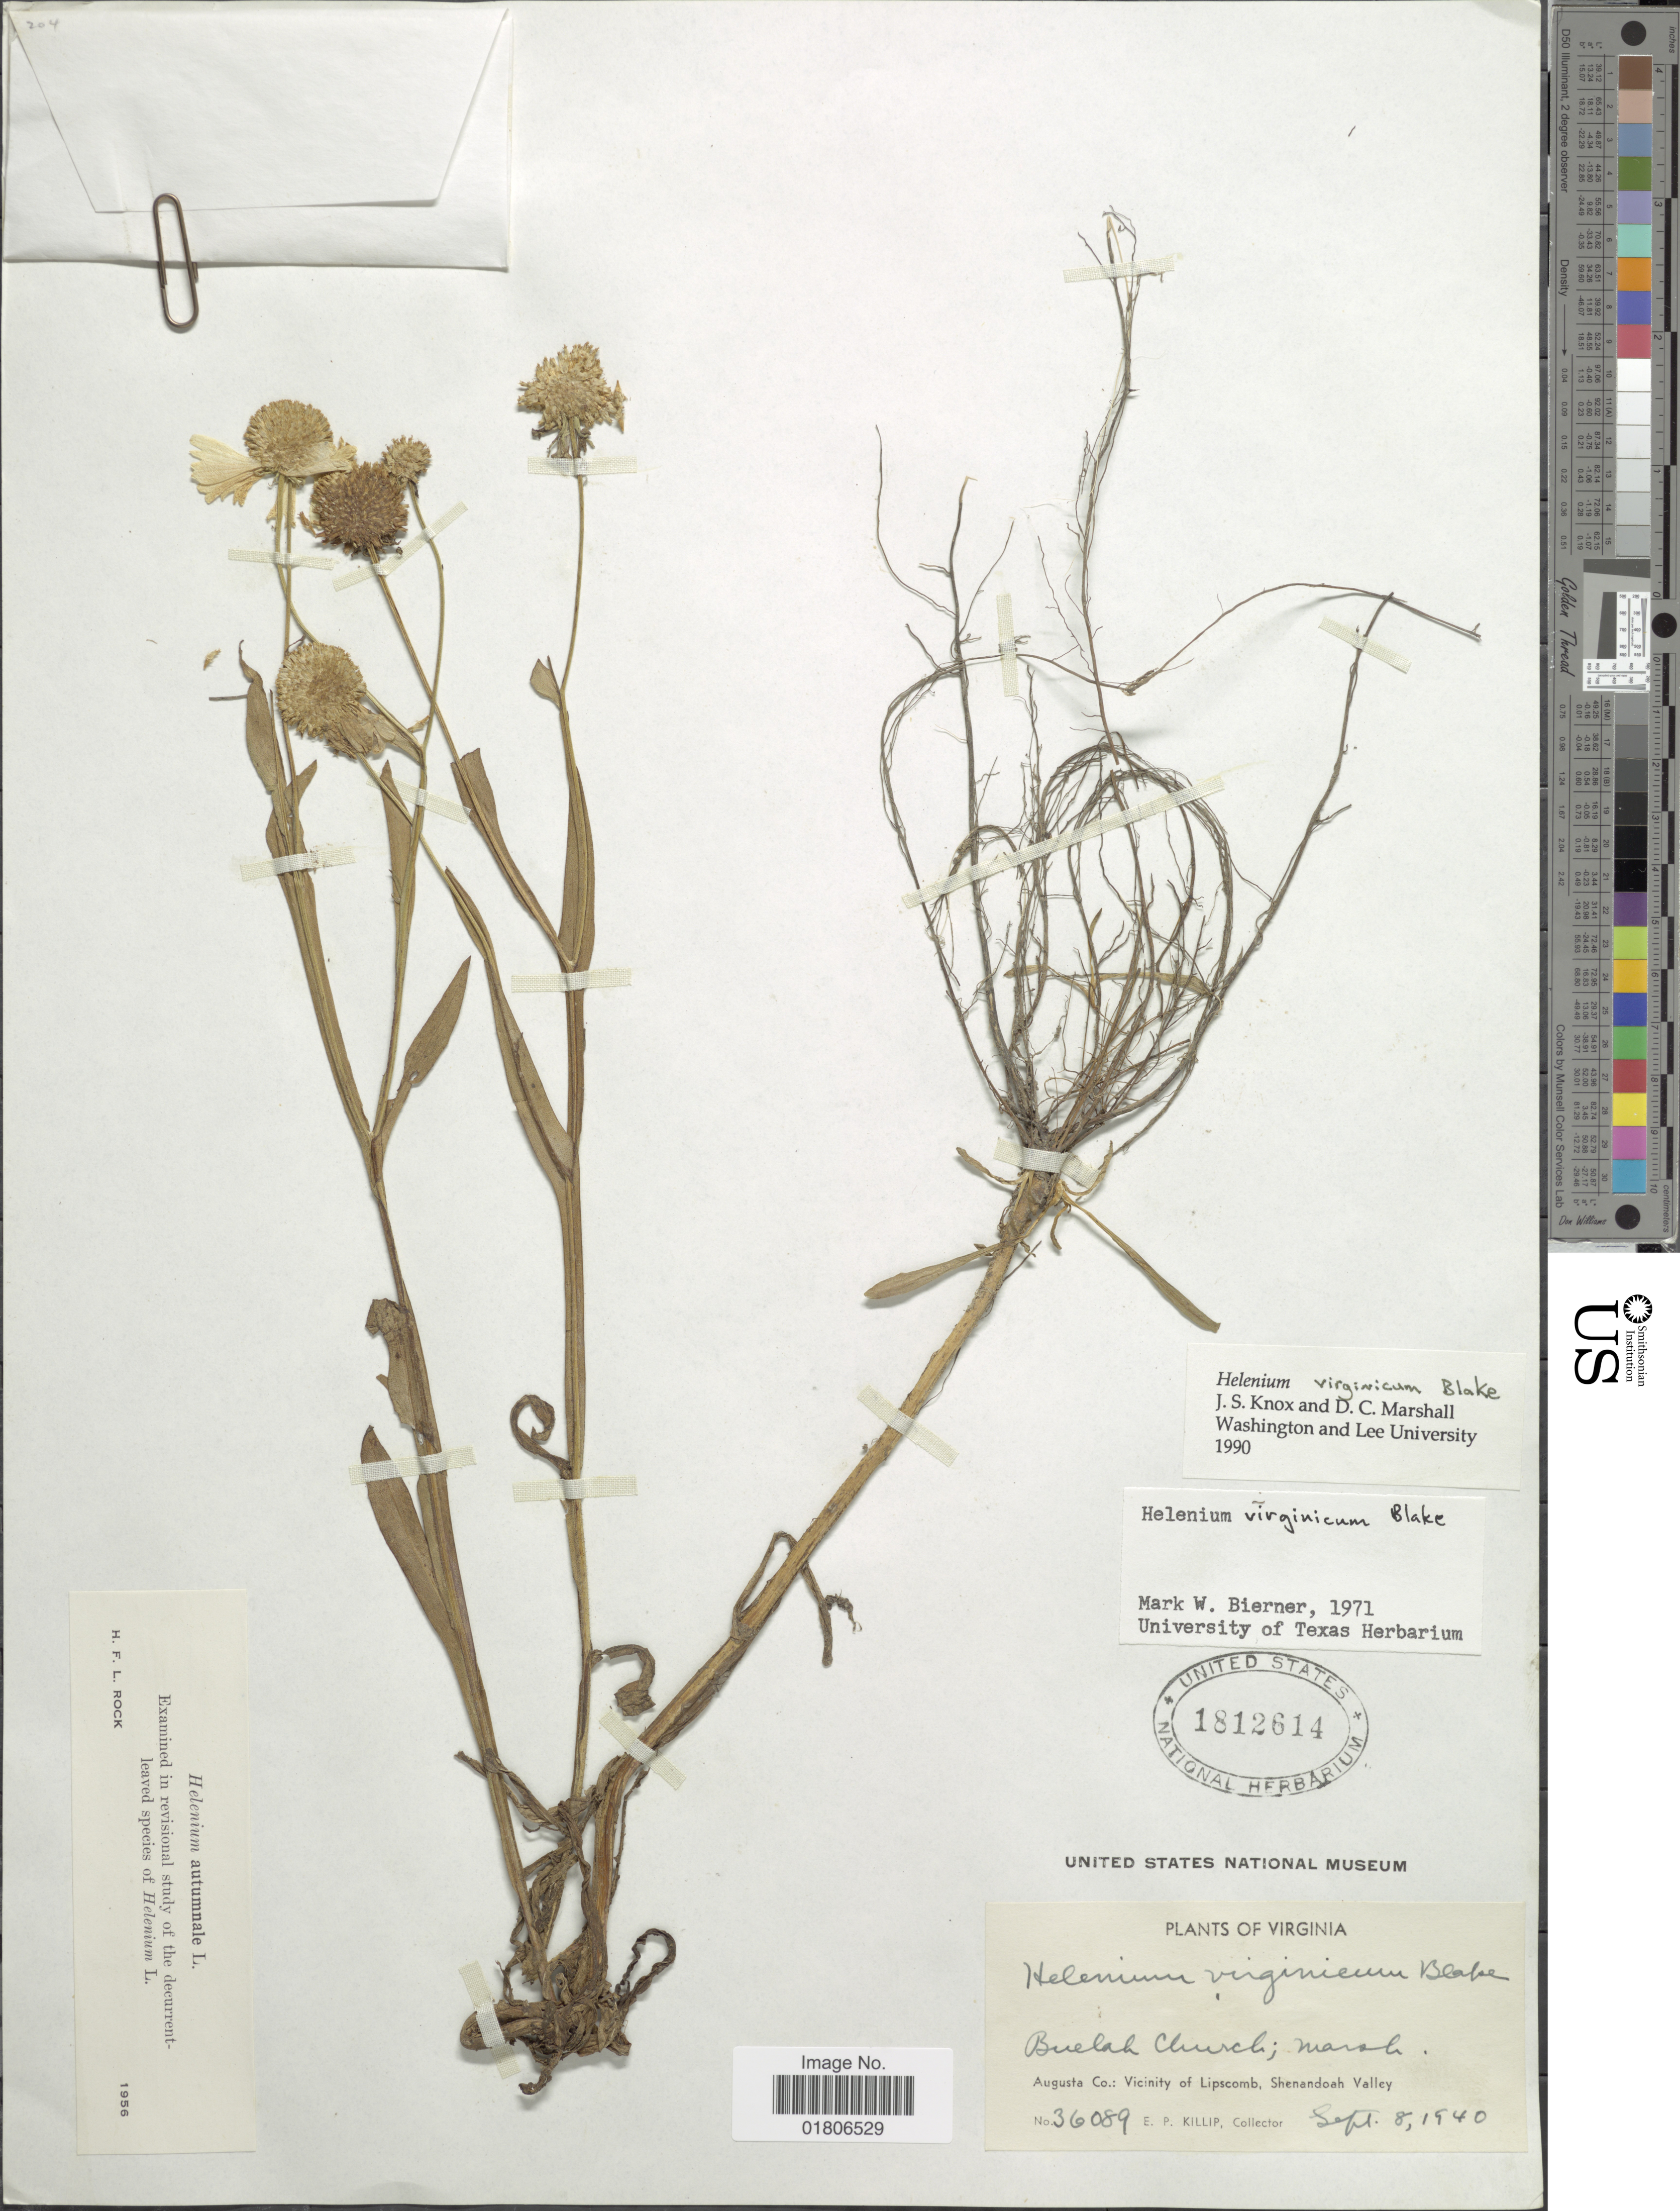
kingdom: Plantae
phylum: Tracheophyta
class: Magnoliopsida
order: Asterales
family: Asteraceae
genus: Helenium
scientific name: Helenium virginicum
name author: S.F. Blake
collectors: E. P. Killip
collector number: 36089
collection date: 1940-09-08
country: United States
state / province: Virginia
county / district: Augusta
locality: Buelah Church; marsh, Vicinity of Lipscomb, Shenandoah Valley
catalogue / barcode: US 1812614